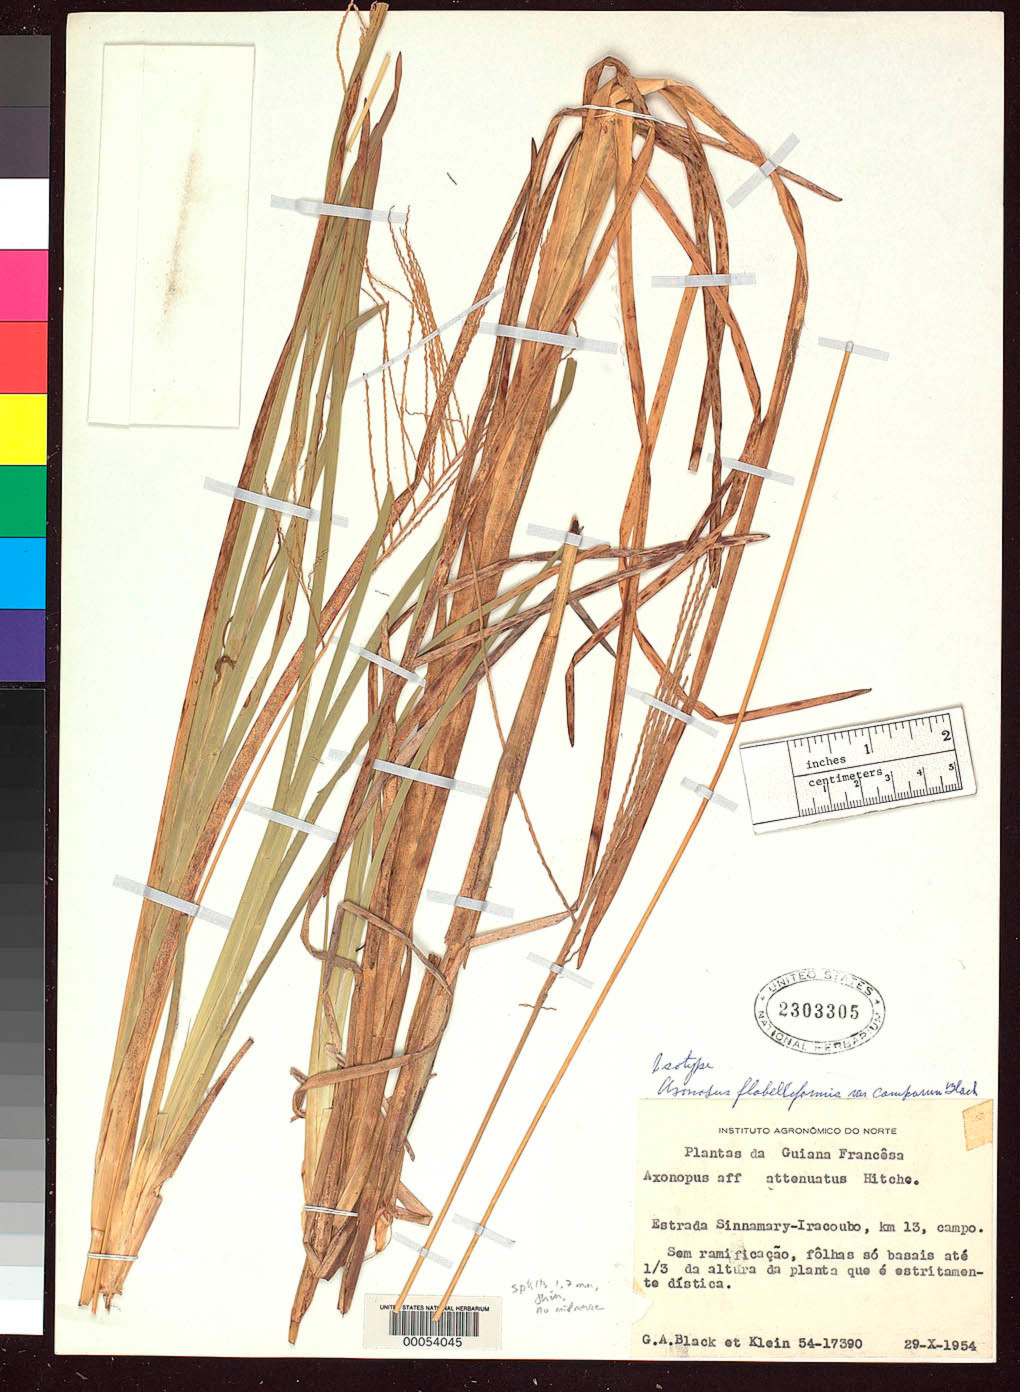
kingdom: Plantae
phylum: Tracheophyta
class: Liliopsida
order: Poales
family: Poaceae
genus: Axonopus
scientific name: Axonopus flabelliformis var. camparum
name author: G.A. Black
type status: Isotype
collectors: G. A. Black & R. M. Klein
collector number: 54-17390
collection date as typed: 29 Oct 1954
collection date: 1954-10-29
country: Guinea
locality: Estrada Sinnamary-Iracoubo, km 13, Campo.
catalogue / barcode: US 2303305